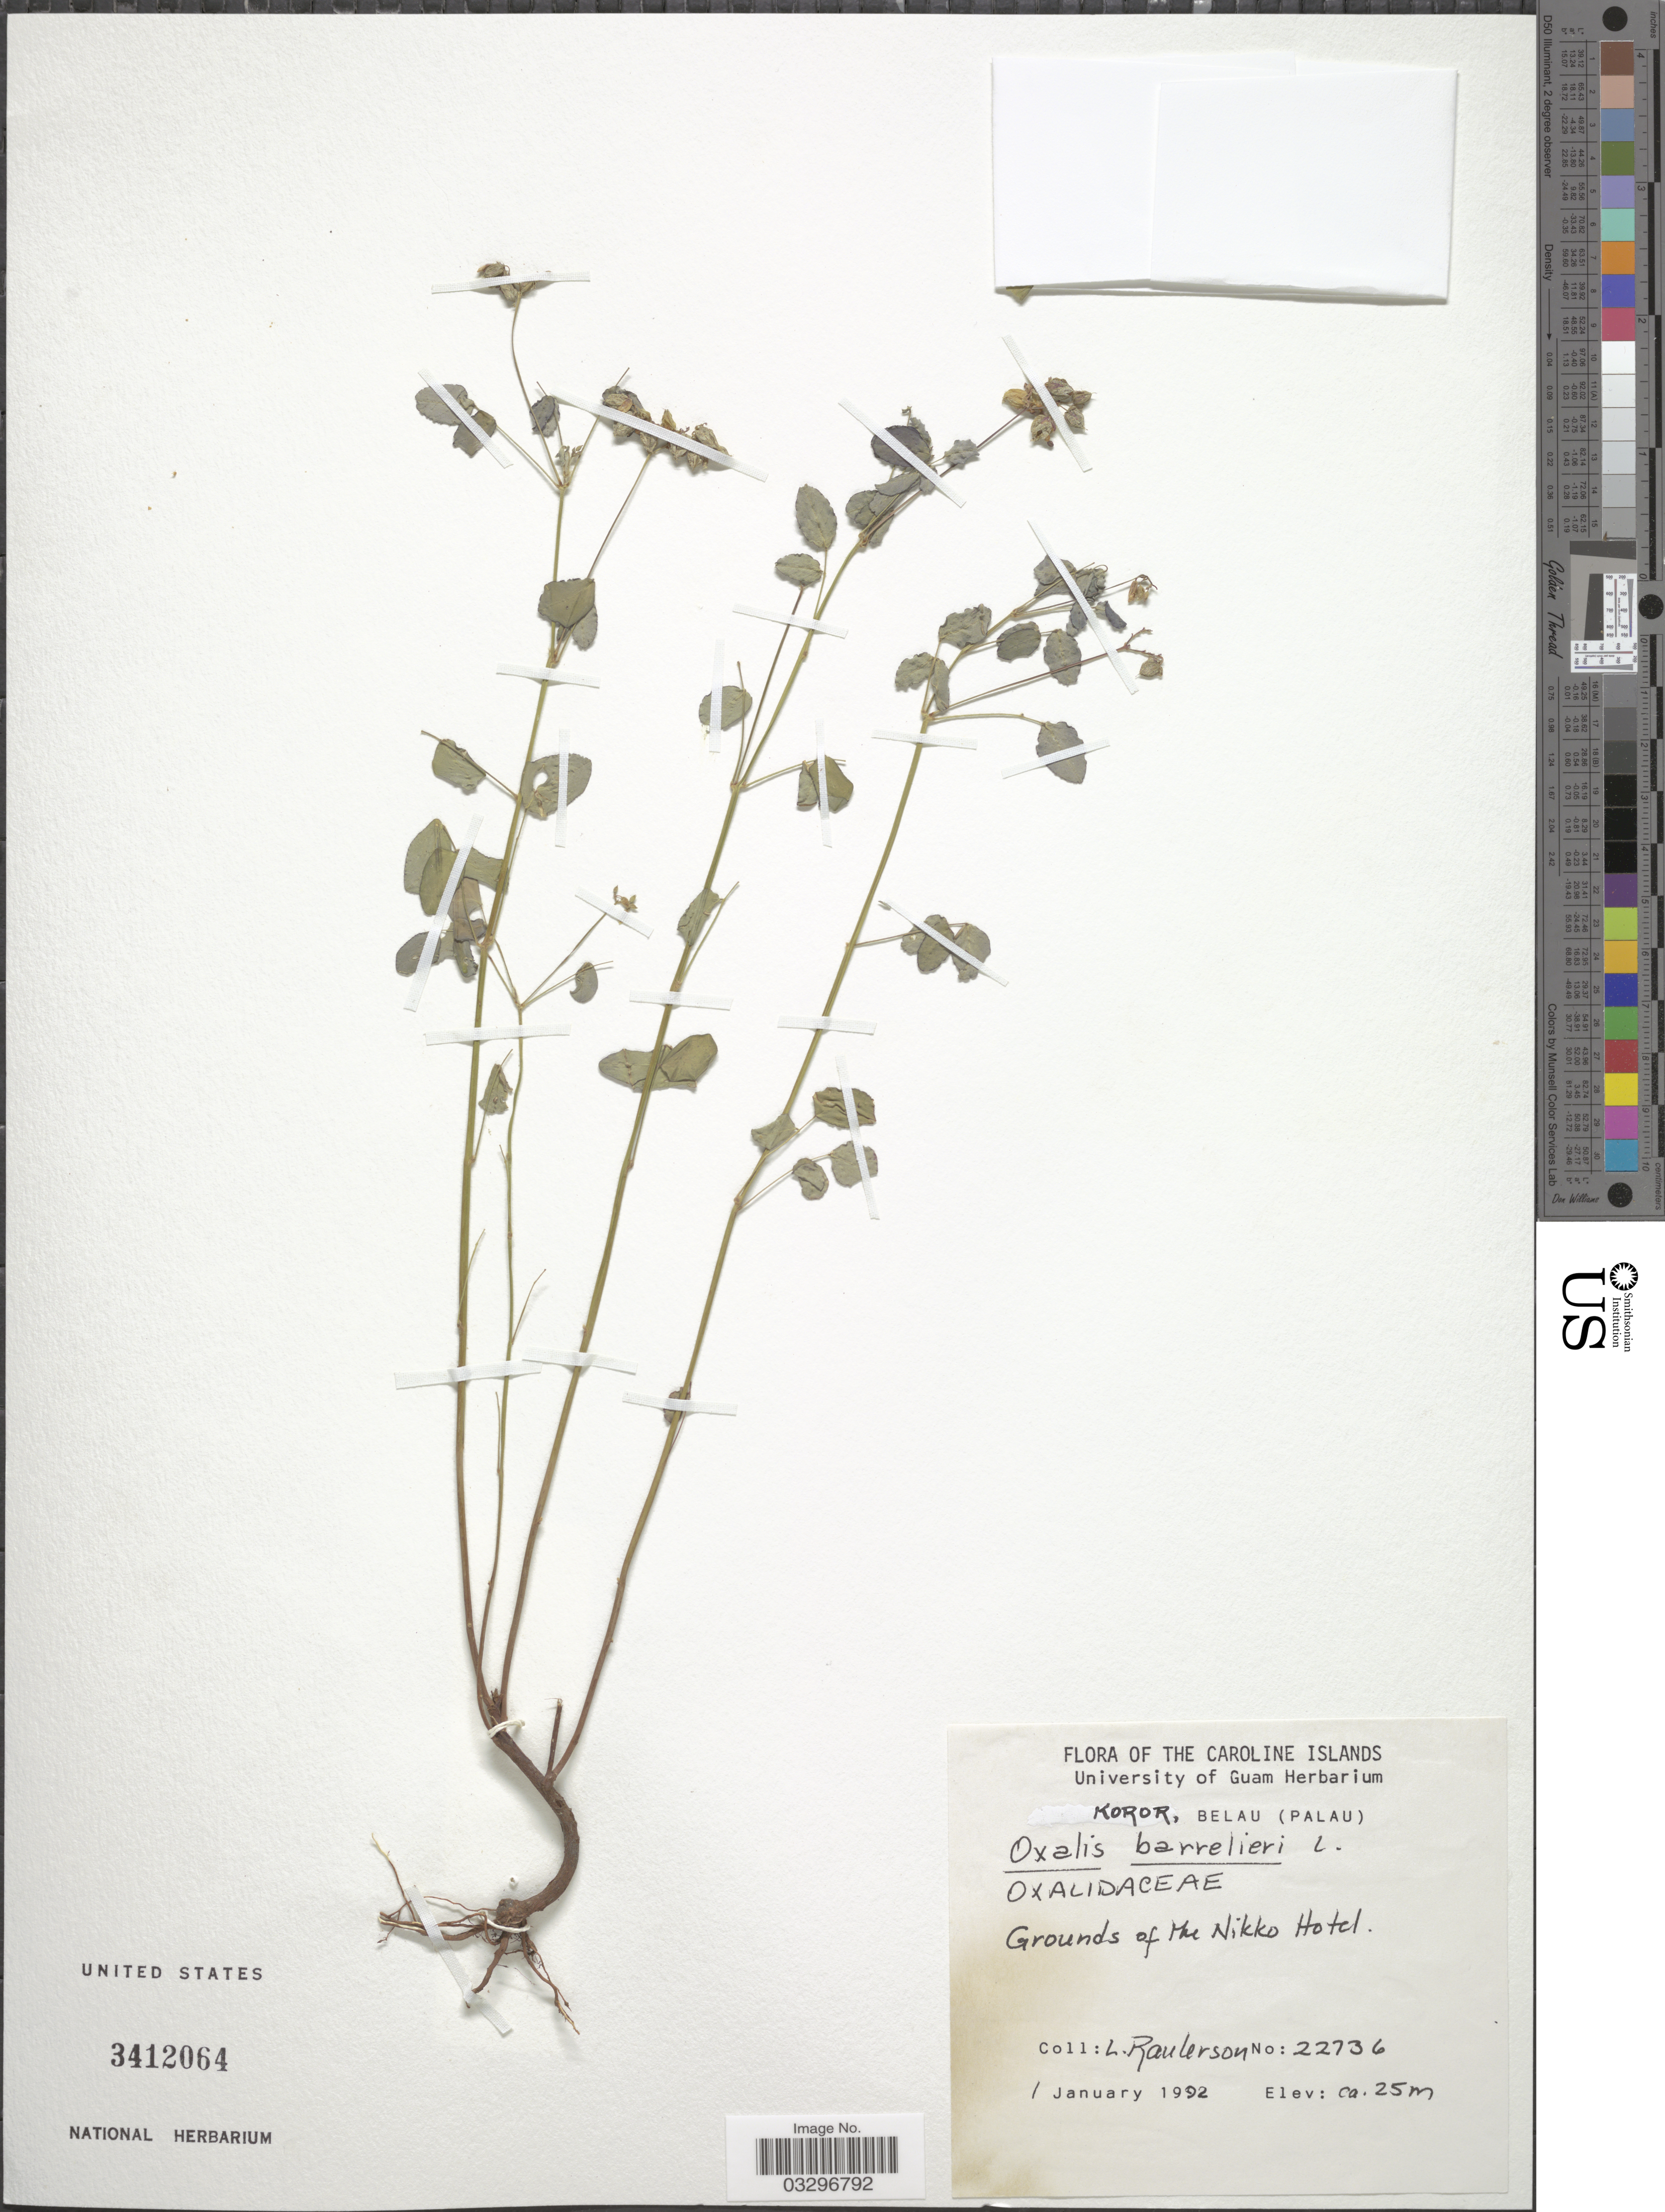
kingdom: Plantae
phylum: Tracheophyta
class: Magnoliopsida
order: Oxalidales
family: Oxalidaceae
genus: Oxalis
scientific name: Oxalis barrelieri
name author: L.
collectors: A. Raulerson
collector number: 22736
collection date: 1992-01-01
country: Palau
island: Oreor [Koror]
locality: Caroline Islands. Koror, Belau (Palau). Grounds of the Nikko Hotel.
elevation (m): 25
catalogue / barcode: US 3412064